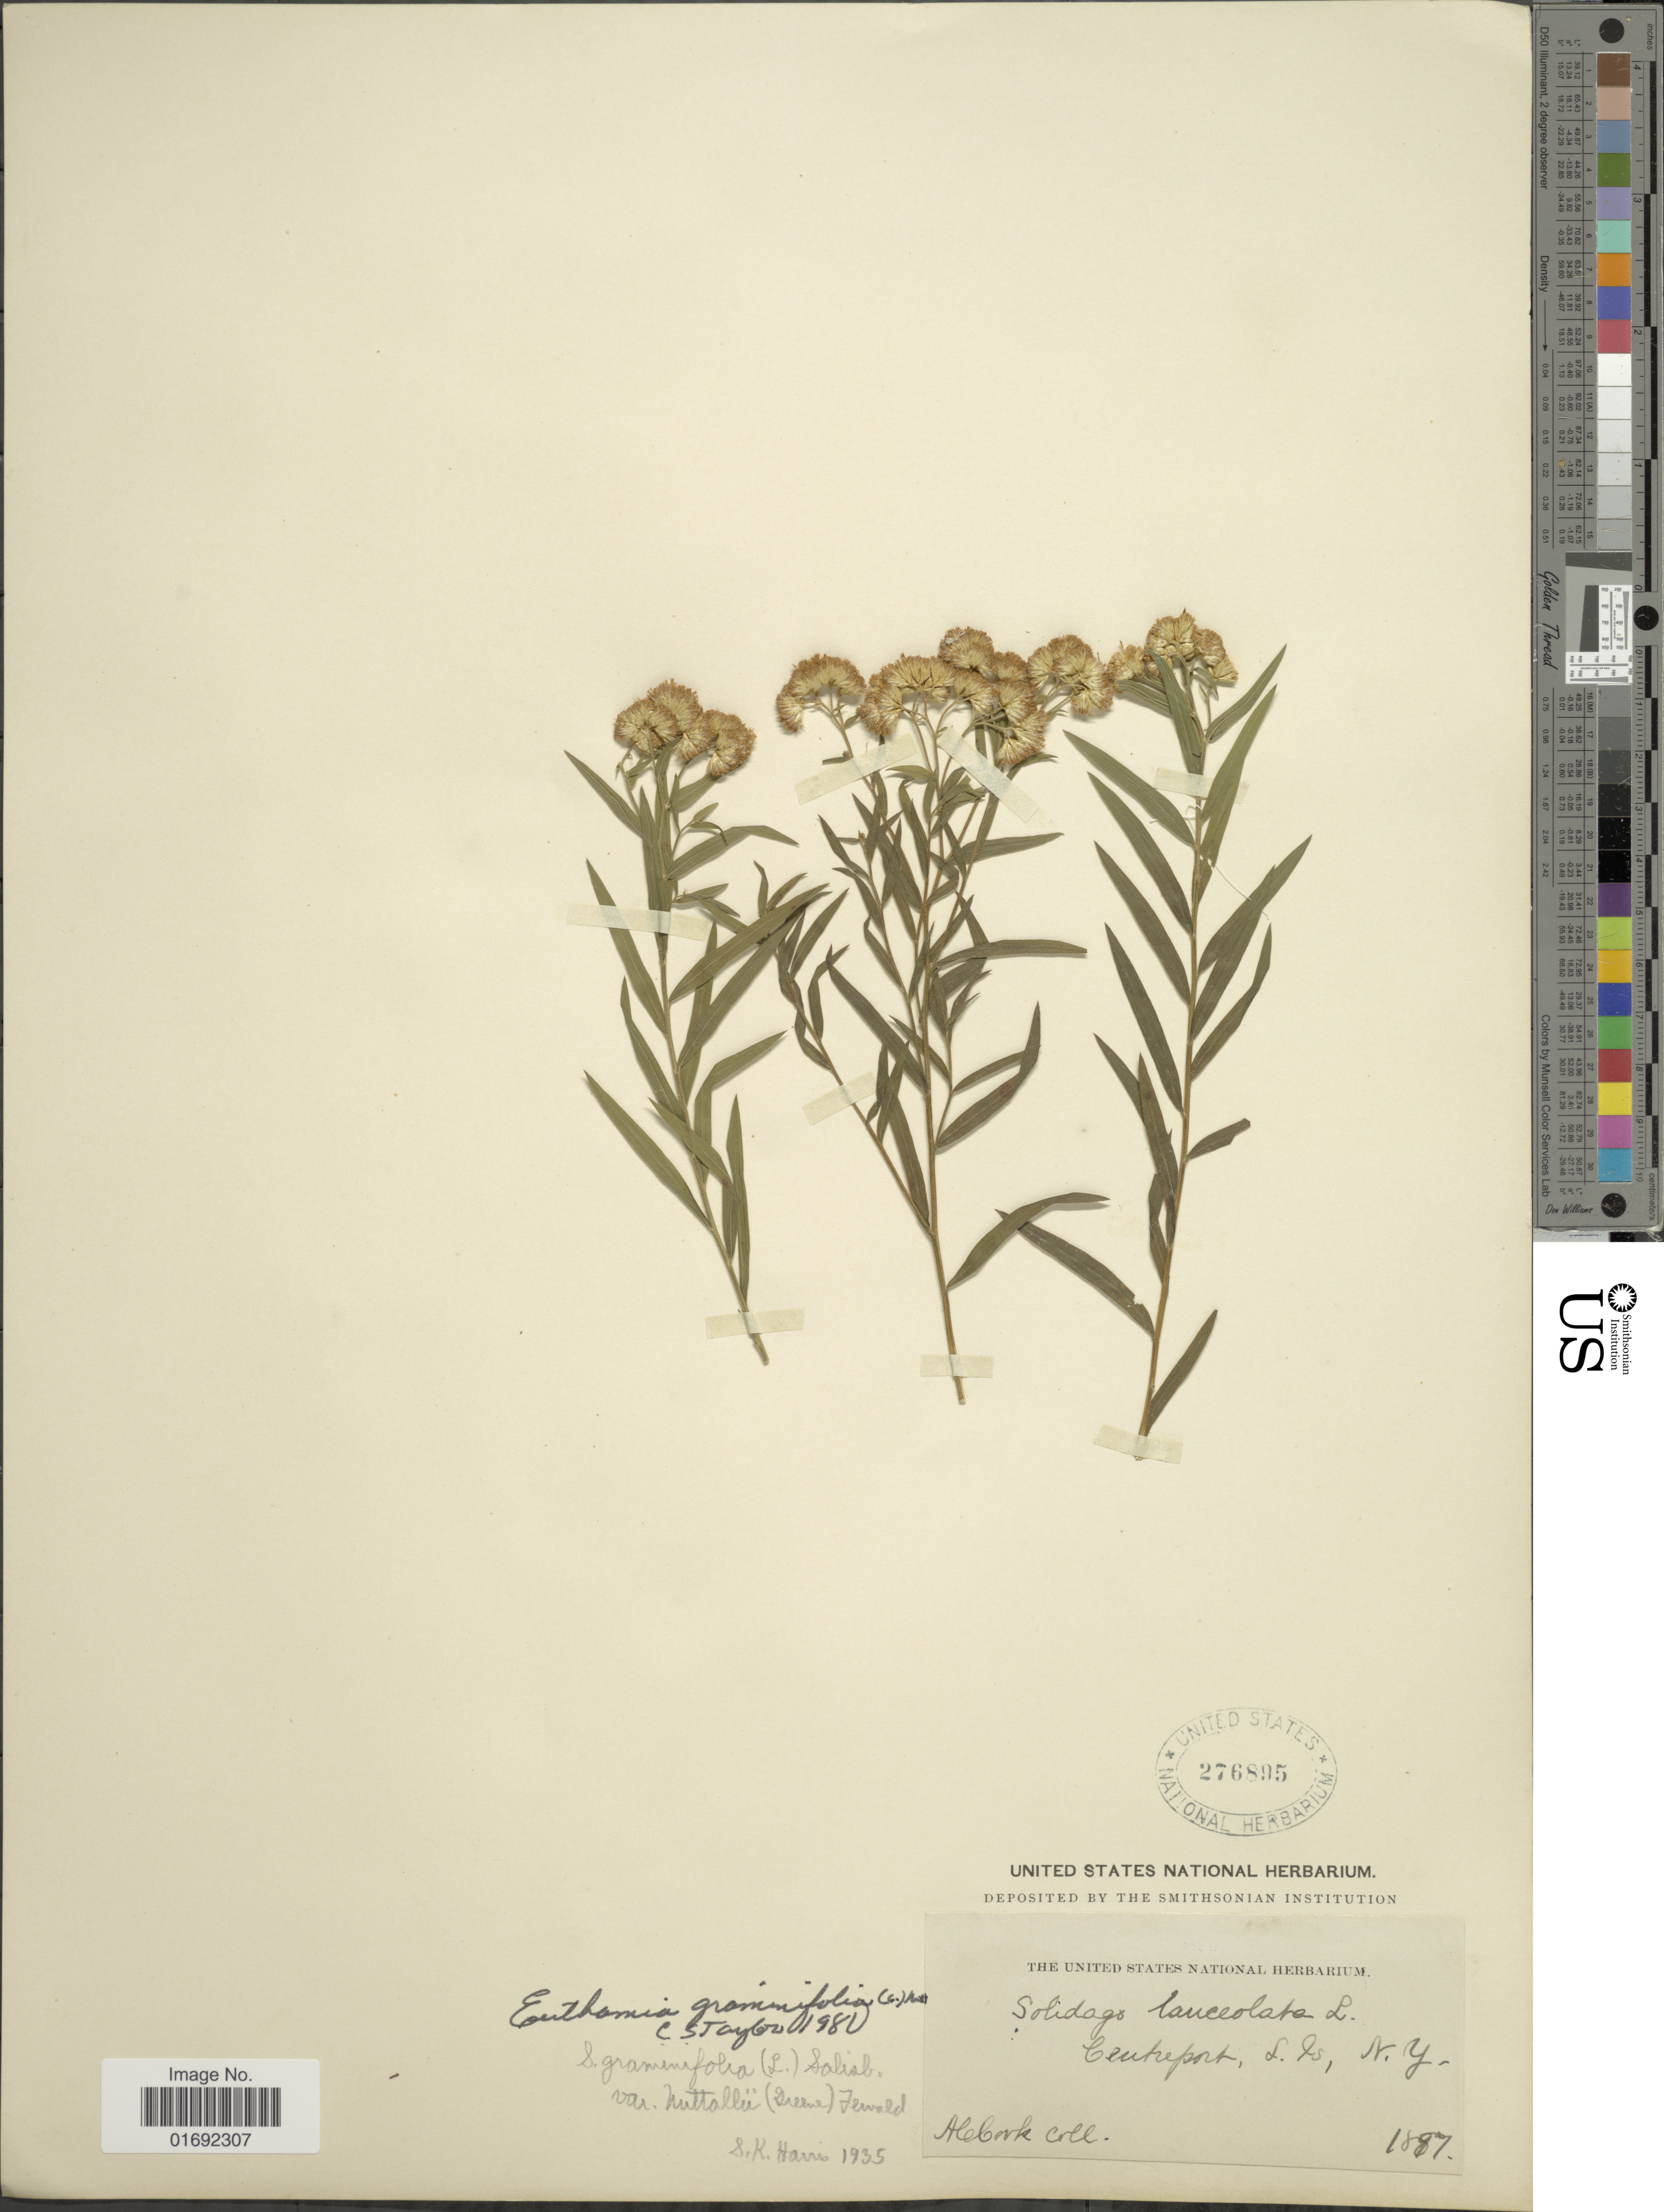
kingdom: Plantae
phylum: Tracheophyta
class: Magnoliopsida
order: Asterales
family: Asteraceae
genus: Euthamia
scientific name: Euthamia graminifolia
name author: (L.) Nutt.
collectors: A. Cork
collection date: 1897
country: United States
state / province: New York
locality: Centreport, L. Is.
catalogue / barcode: US 276895